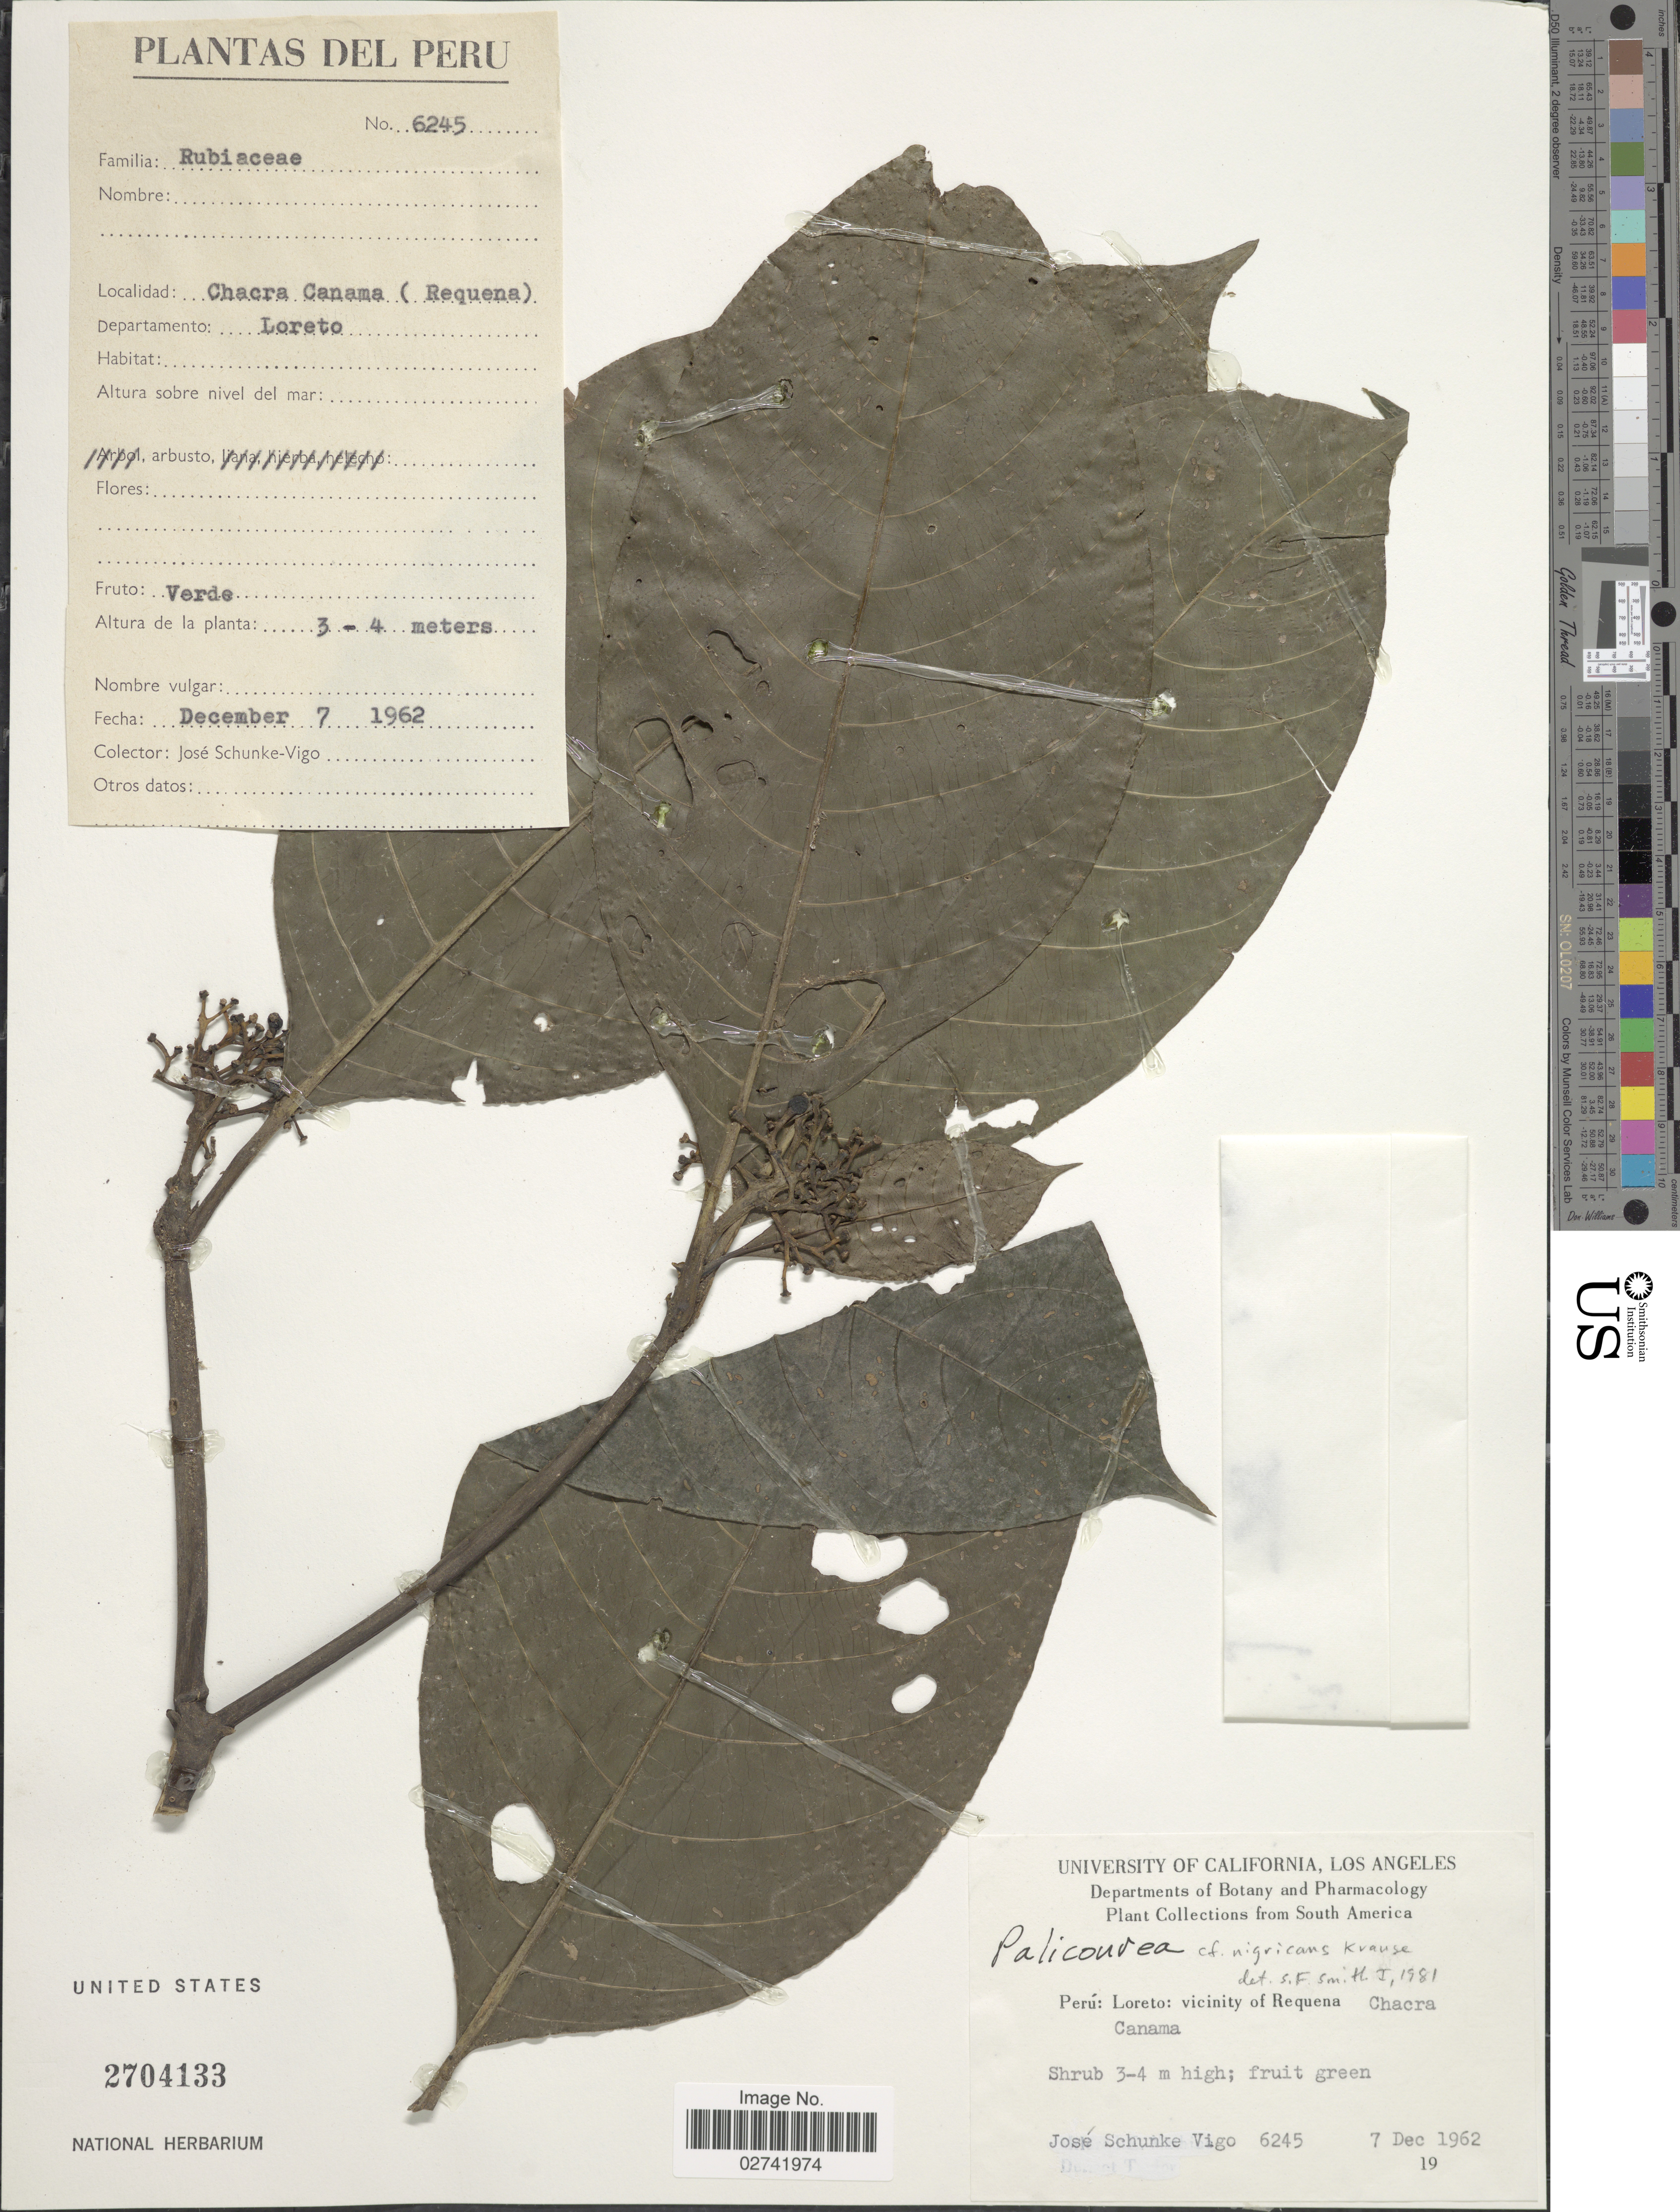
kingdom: Plantae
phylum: Tracheophyta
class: Magnoliopsida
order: Gentianales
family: Rubiaceae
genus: Palicourea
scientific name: Palicourea nigricans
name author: Krause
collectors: J. Schunke Vigo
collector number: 6245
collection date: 1962-12-07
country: Peru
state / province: Loreto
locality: Vicinity of Requena Chacra Canama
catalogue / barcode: US 2704133